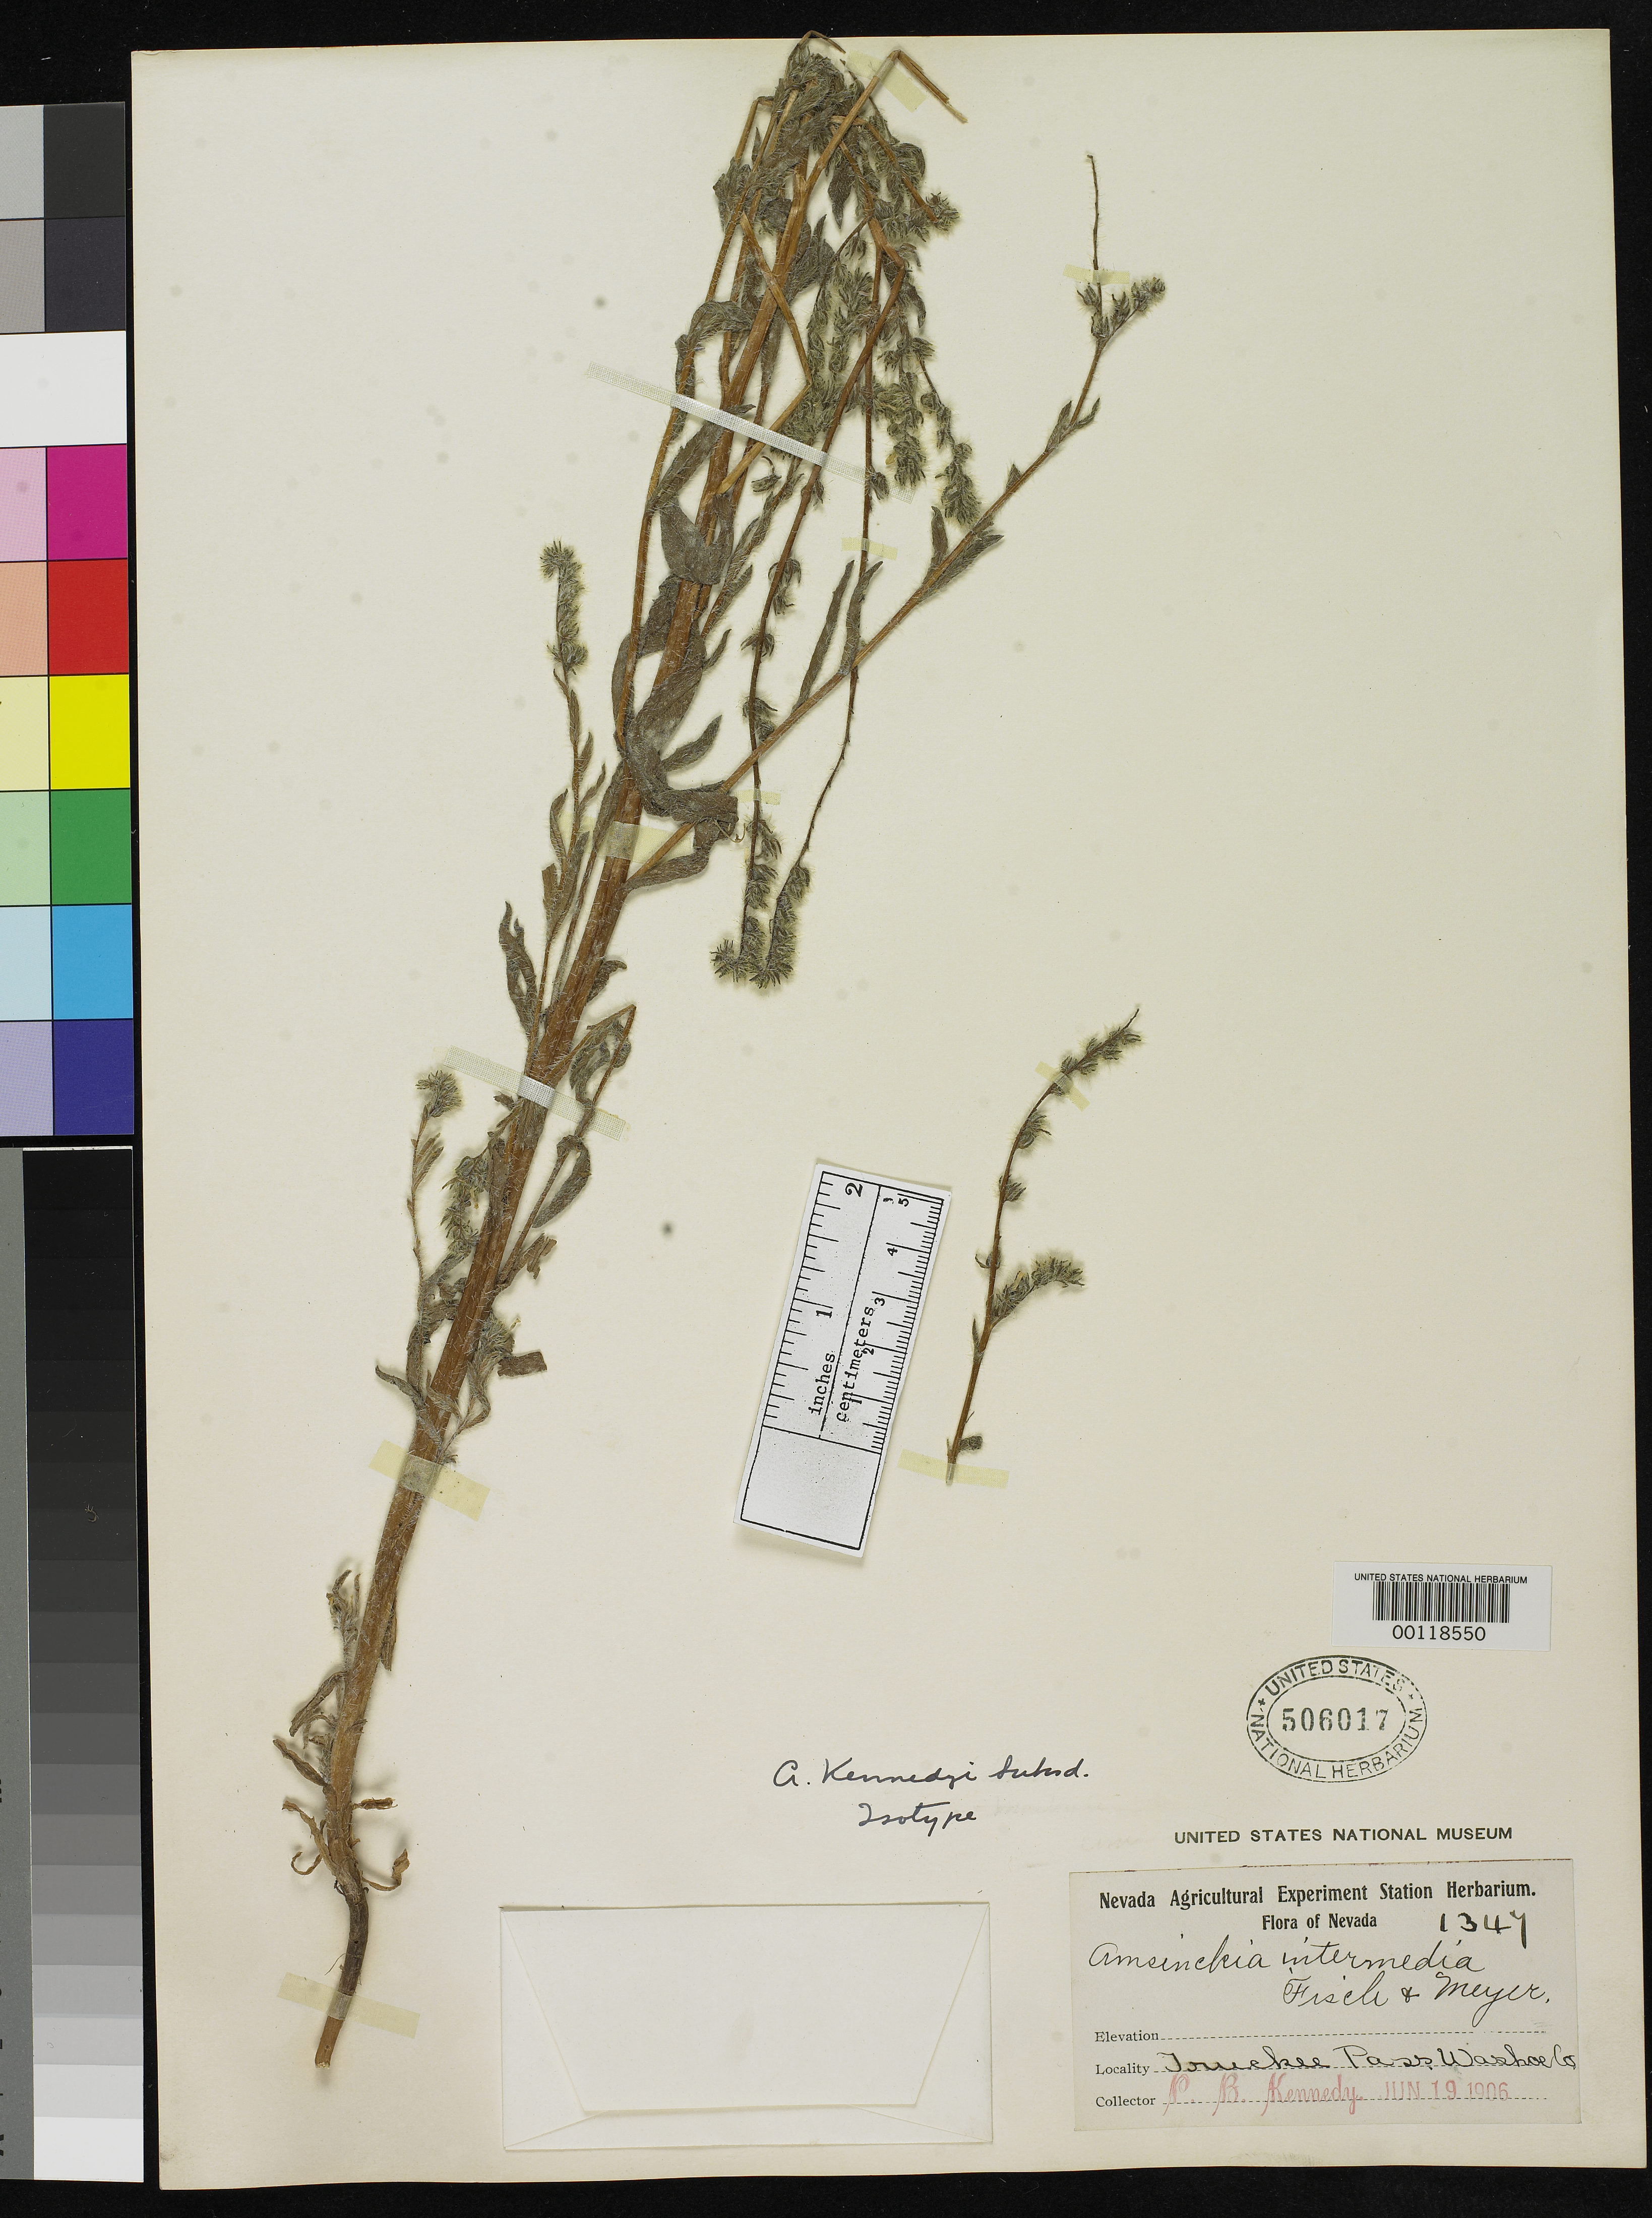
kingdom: Plantae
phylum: Tracheophyta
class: Magnoliopsida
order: Boraginales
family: Boraginaceae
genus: Amsinckia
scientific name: Amsinckia kennedyi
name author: Suksd.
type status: Isotype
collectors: P. B. Kennedy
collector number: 1347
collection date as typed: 19 Jun 1906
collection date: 1906-06-19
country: United States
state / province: Nevada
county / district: Washoe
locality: Truckee Pass.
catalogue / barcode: US 506017